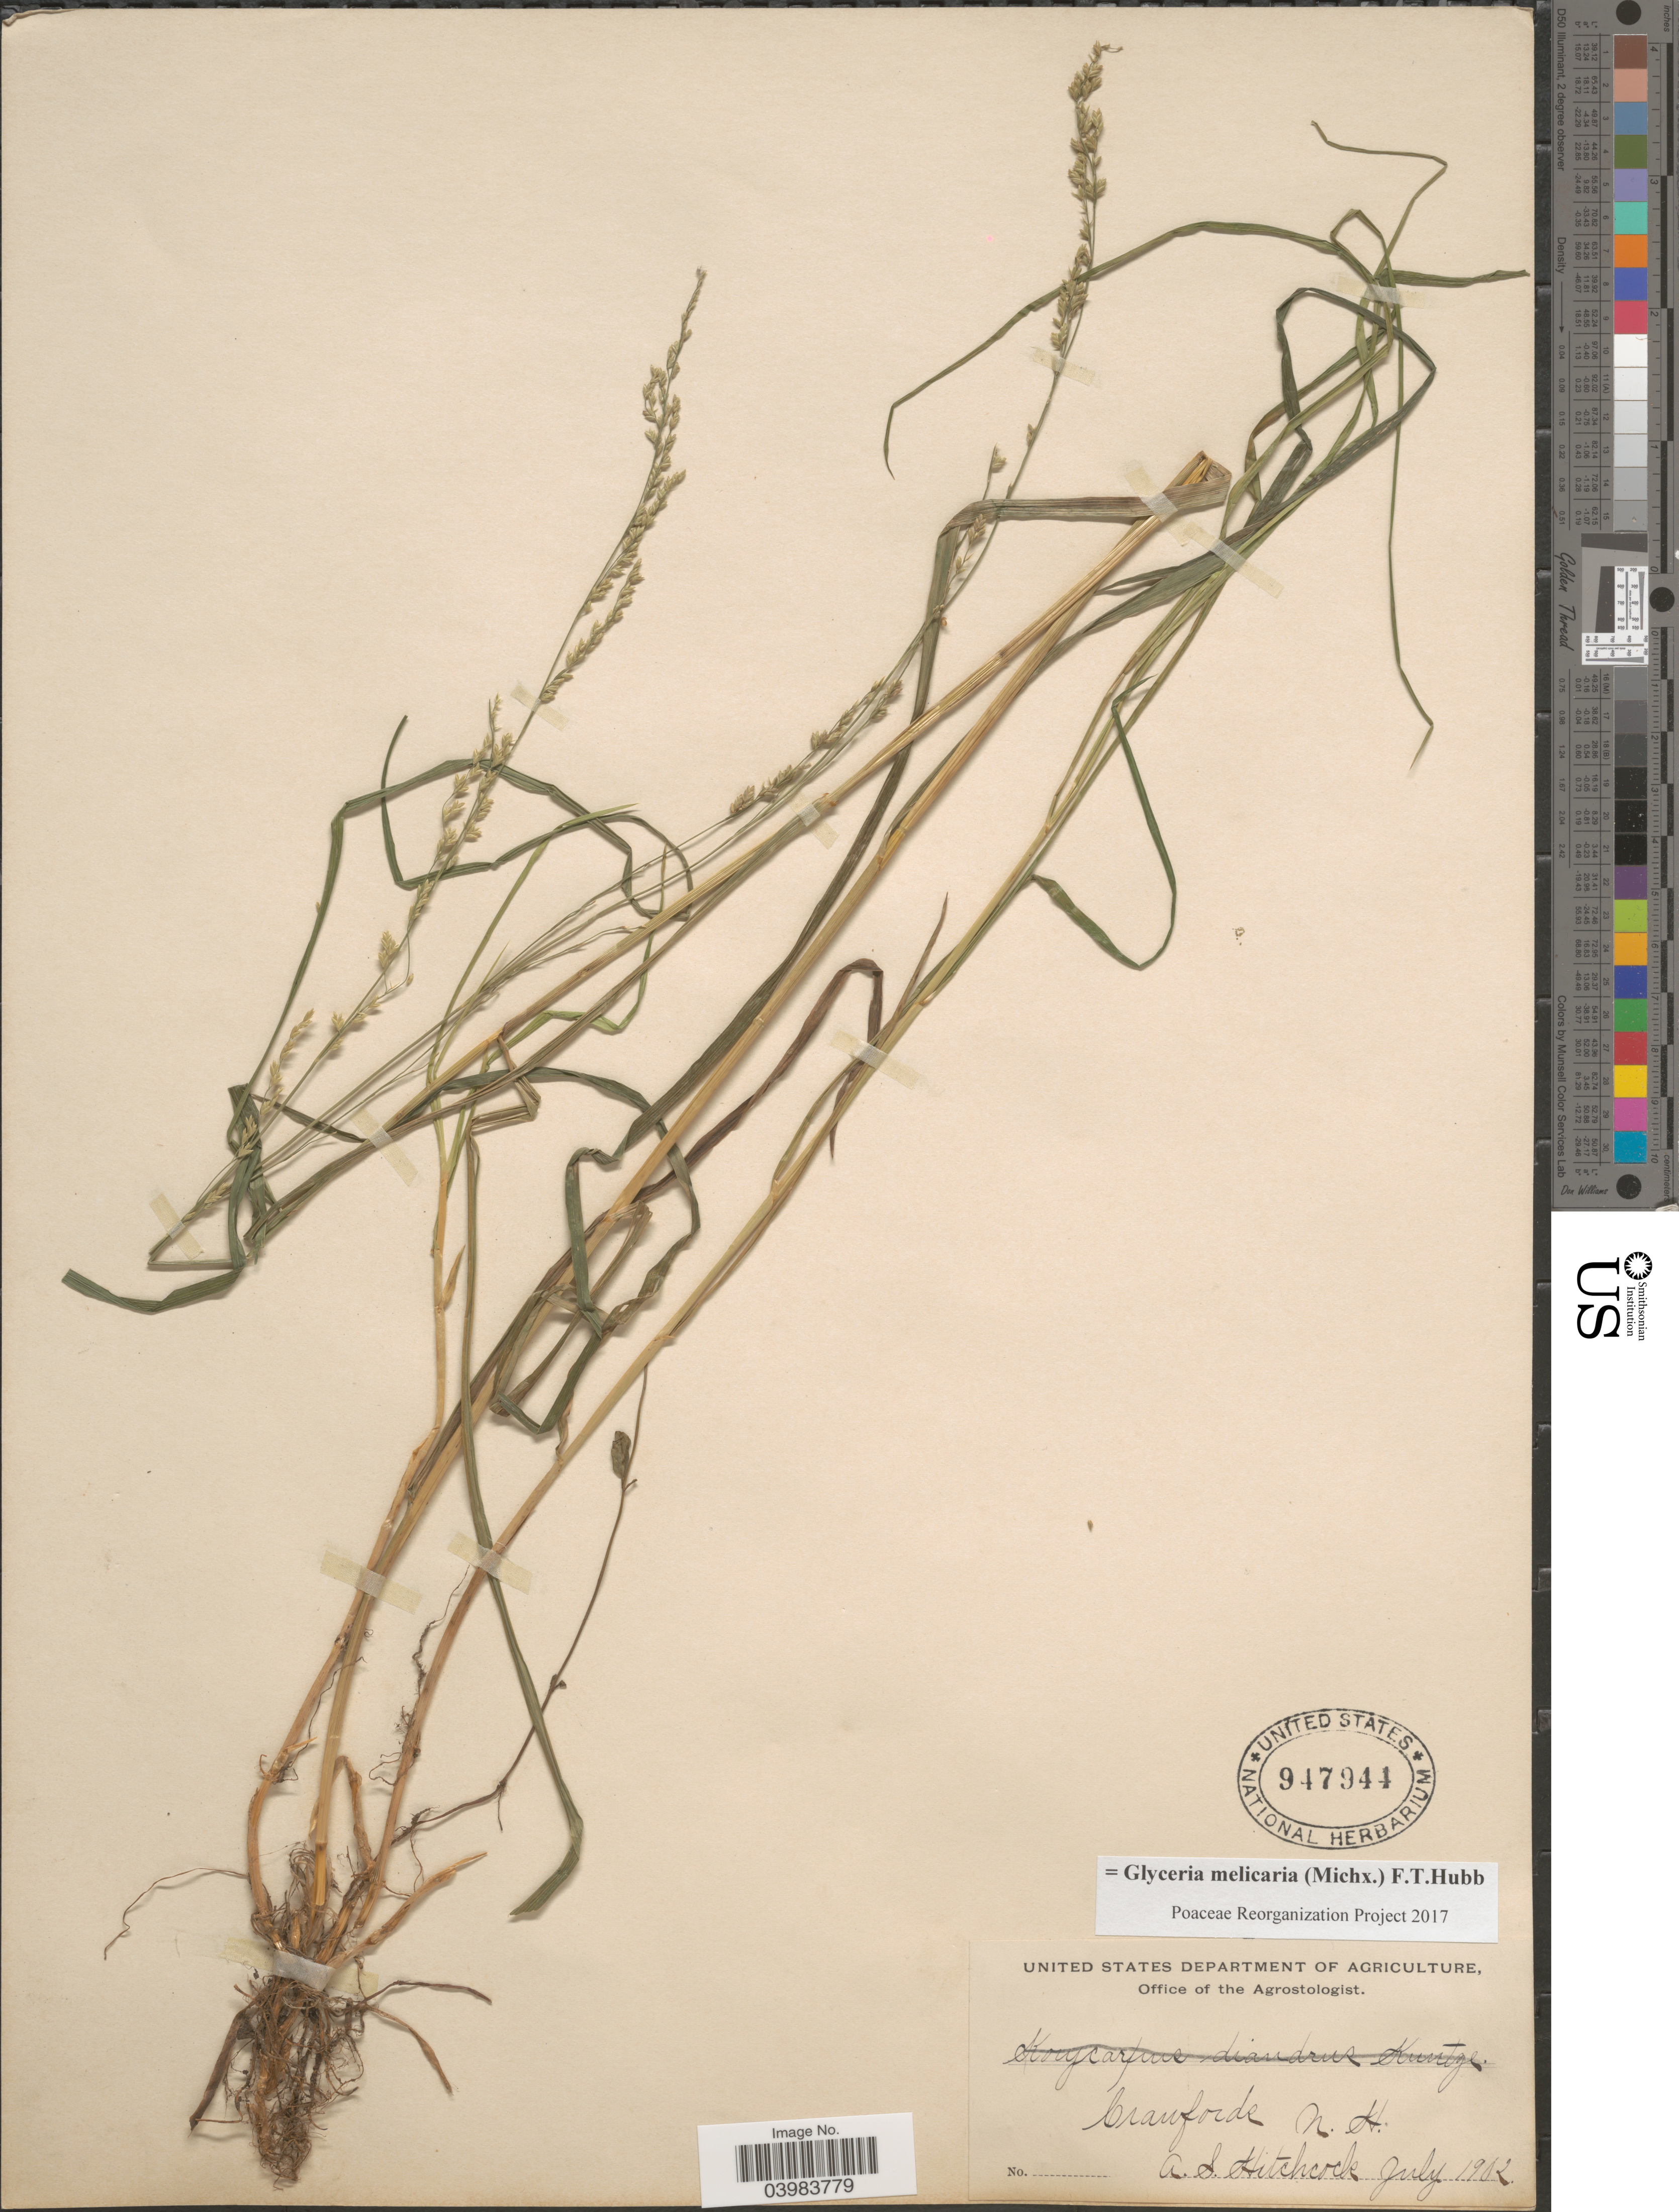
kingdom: Plantae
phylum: Tracheophyta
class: Liliopsida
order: Poales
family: Poaceae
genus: Glyceria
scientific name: Glyceria melicaria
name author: (Michx.) F.T. Hubb.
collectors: A. S. Hitchcock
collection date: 1902-07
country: United States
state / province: New Hampshire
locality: Crawfords.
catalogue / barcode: US 947944